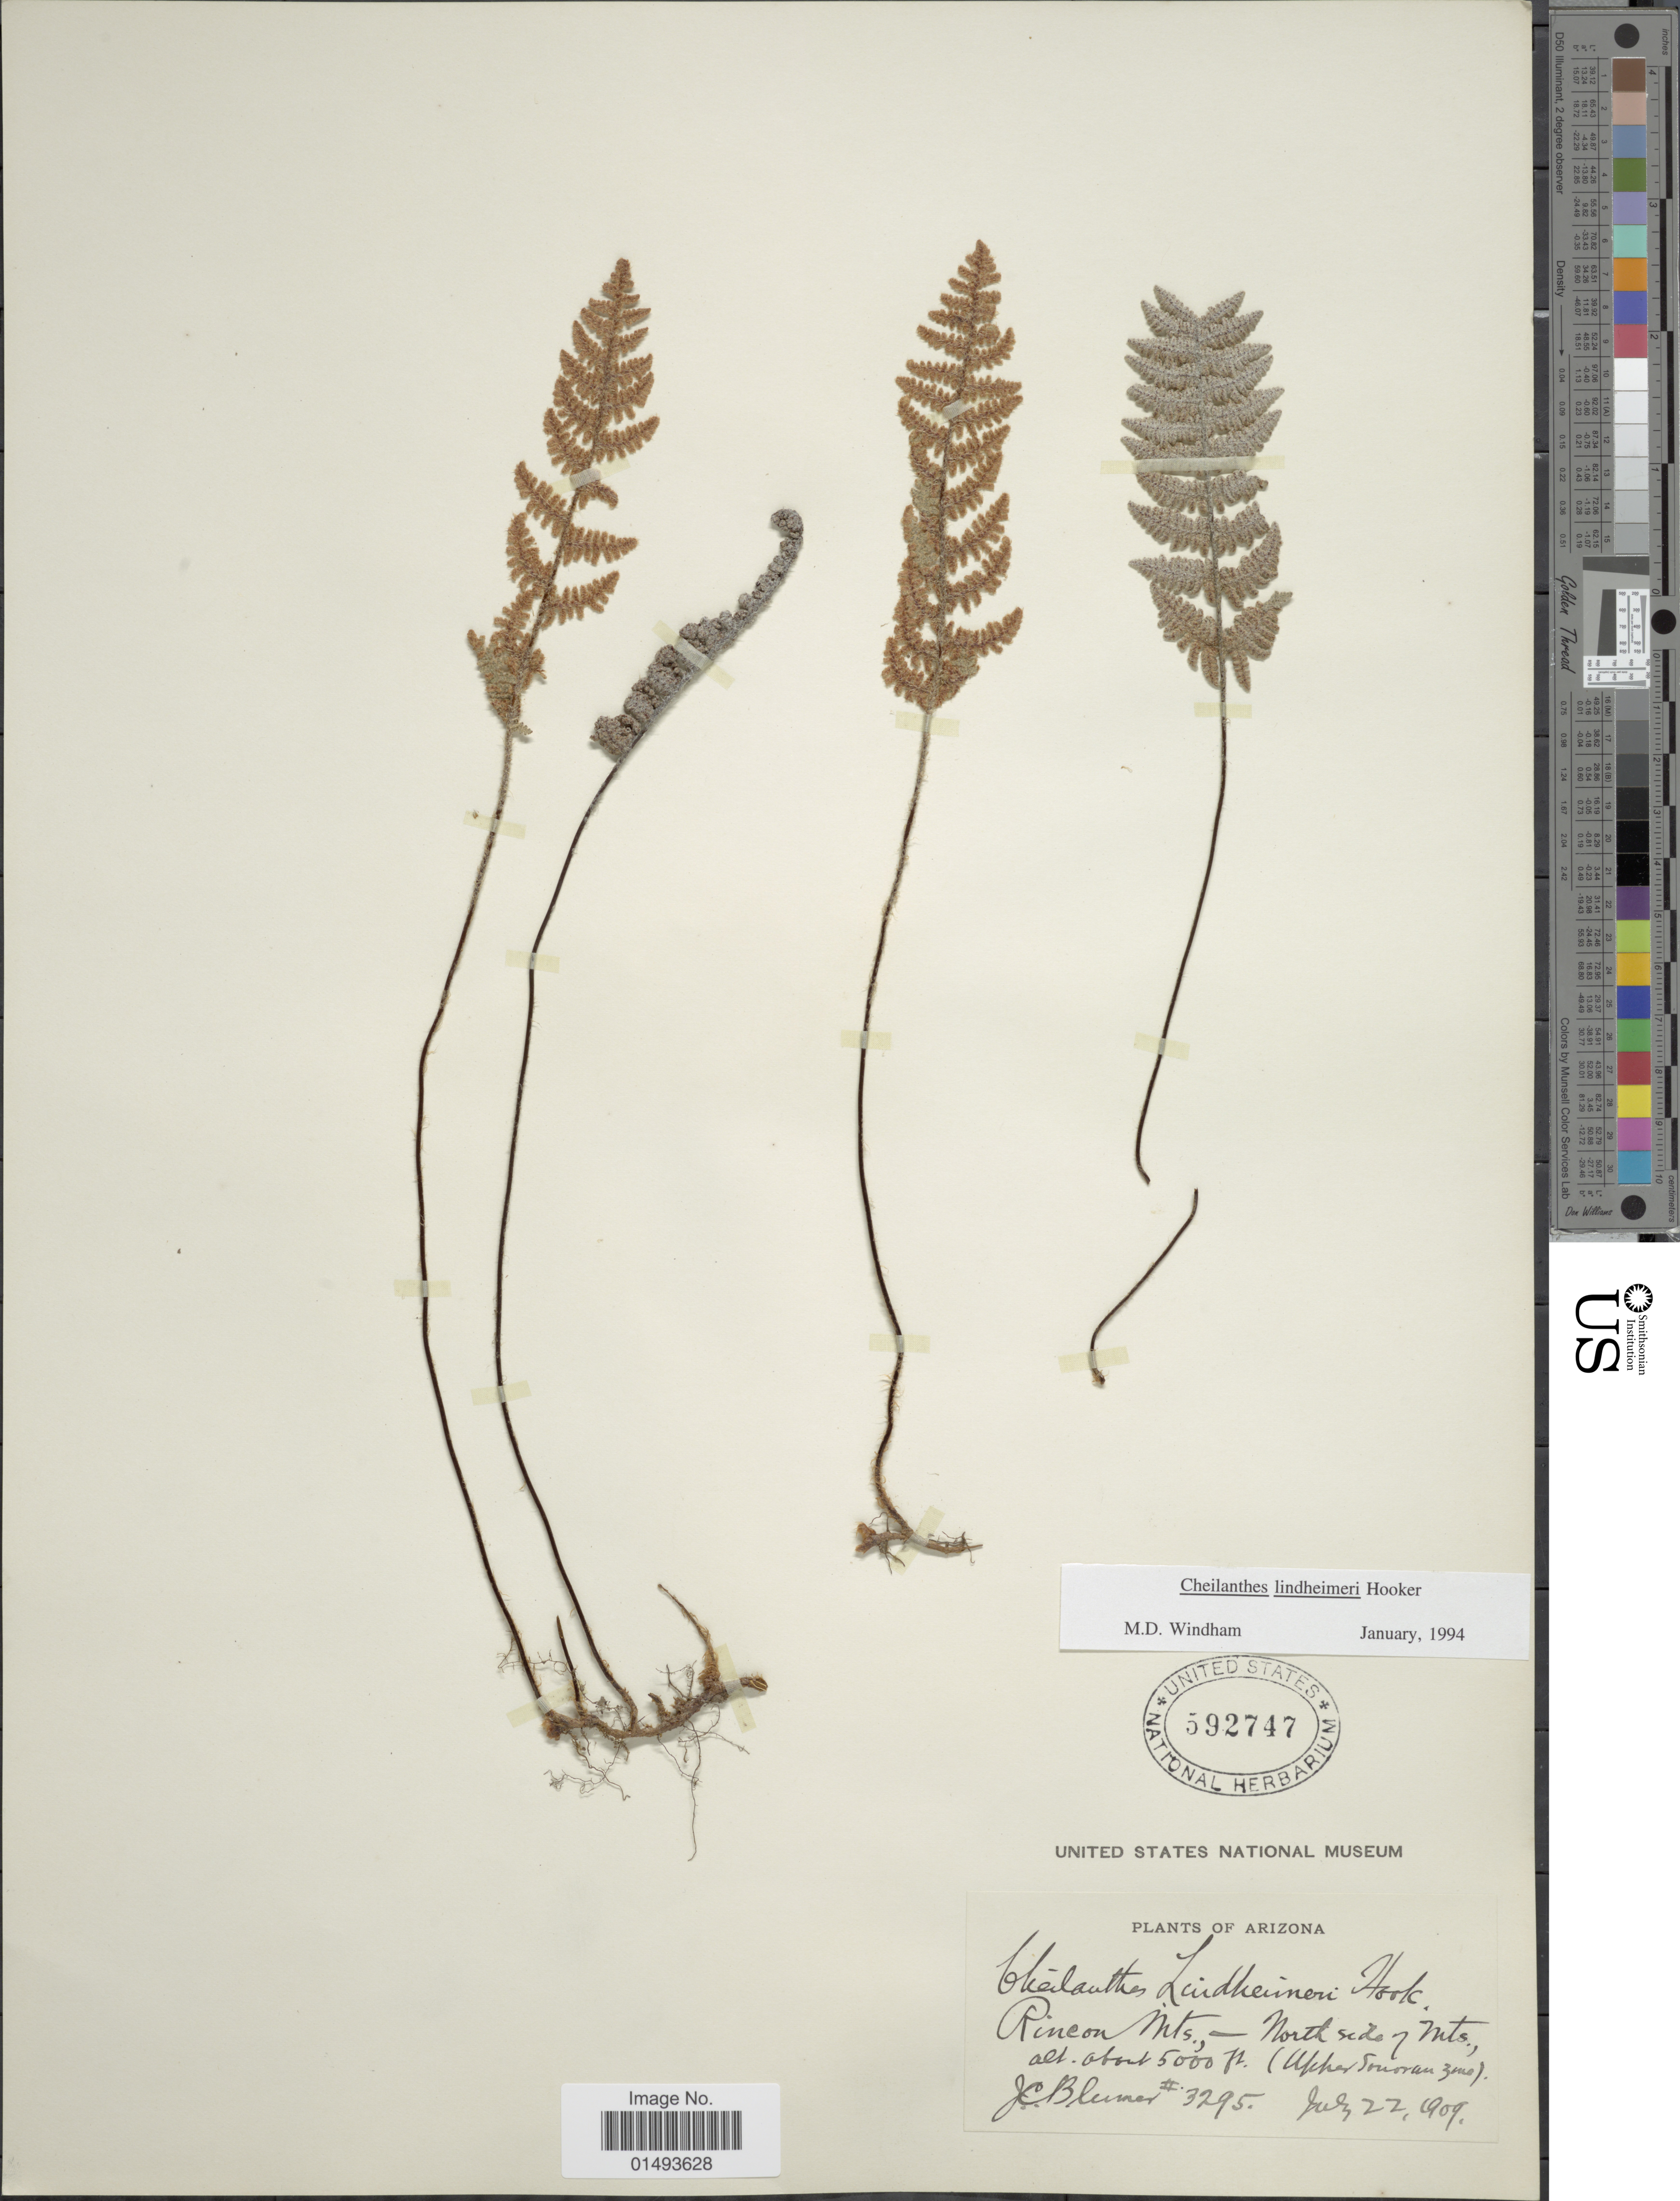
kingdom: Plantae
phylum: Tracheophyta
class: Polypodiopsida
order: Polypodiales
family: Pteridaceae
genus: Myriopteris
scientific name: Myriopteris lindheimeri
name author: (Hook.) J. Sm.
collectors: J. C. Blumer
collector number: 3295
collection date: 1909-07-22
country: United States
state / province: Arizona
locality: Plants of Arizona, Rine on Mts. North side of Mts.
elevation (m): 1524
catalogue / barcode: US 592747